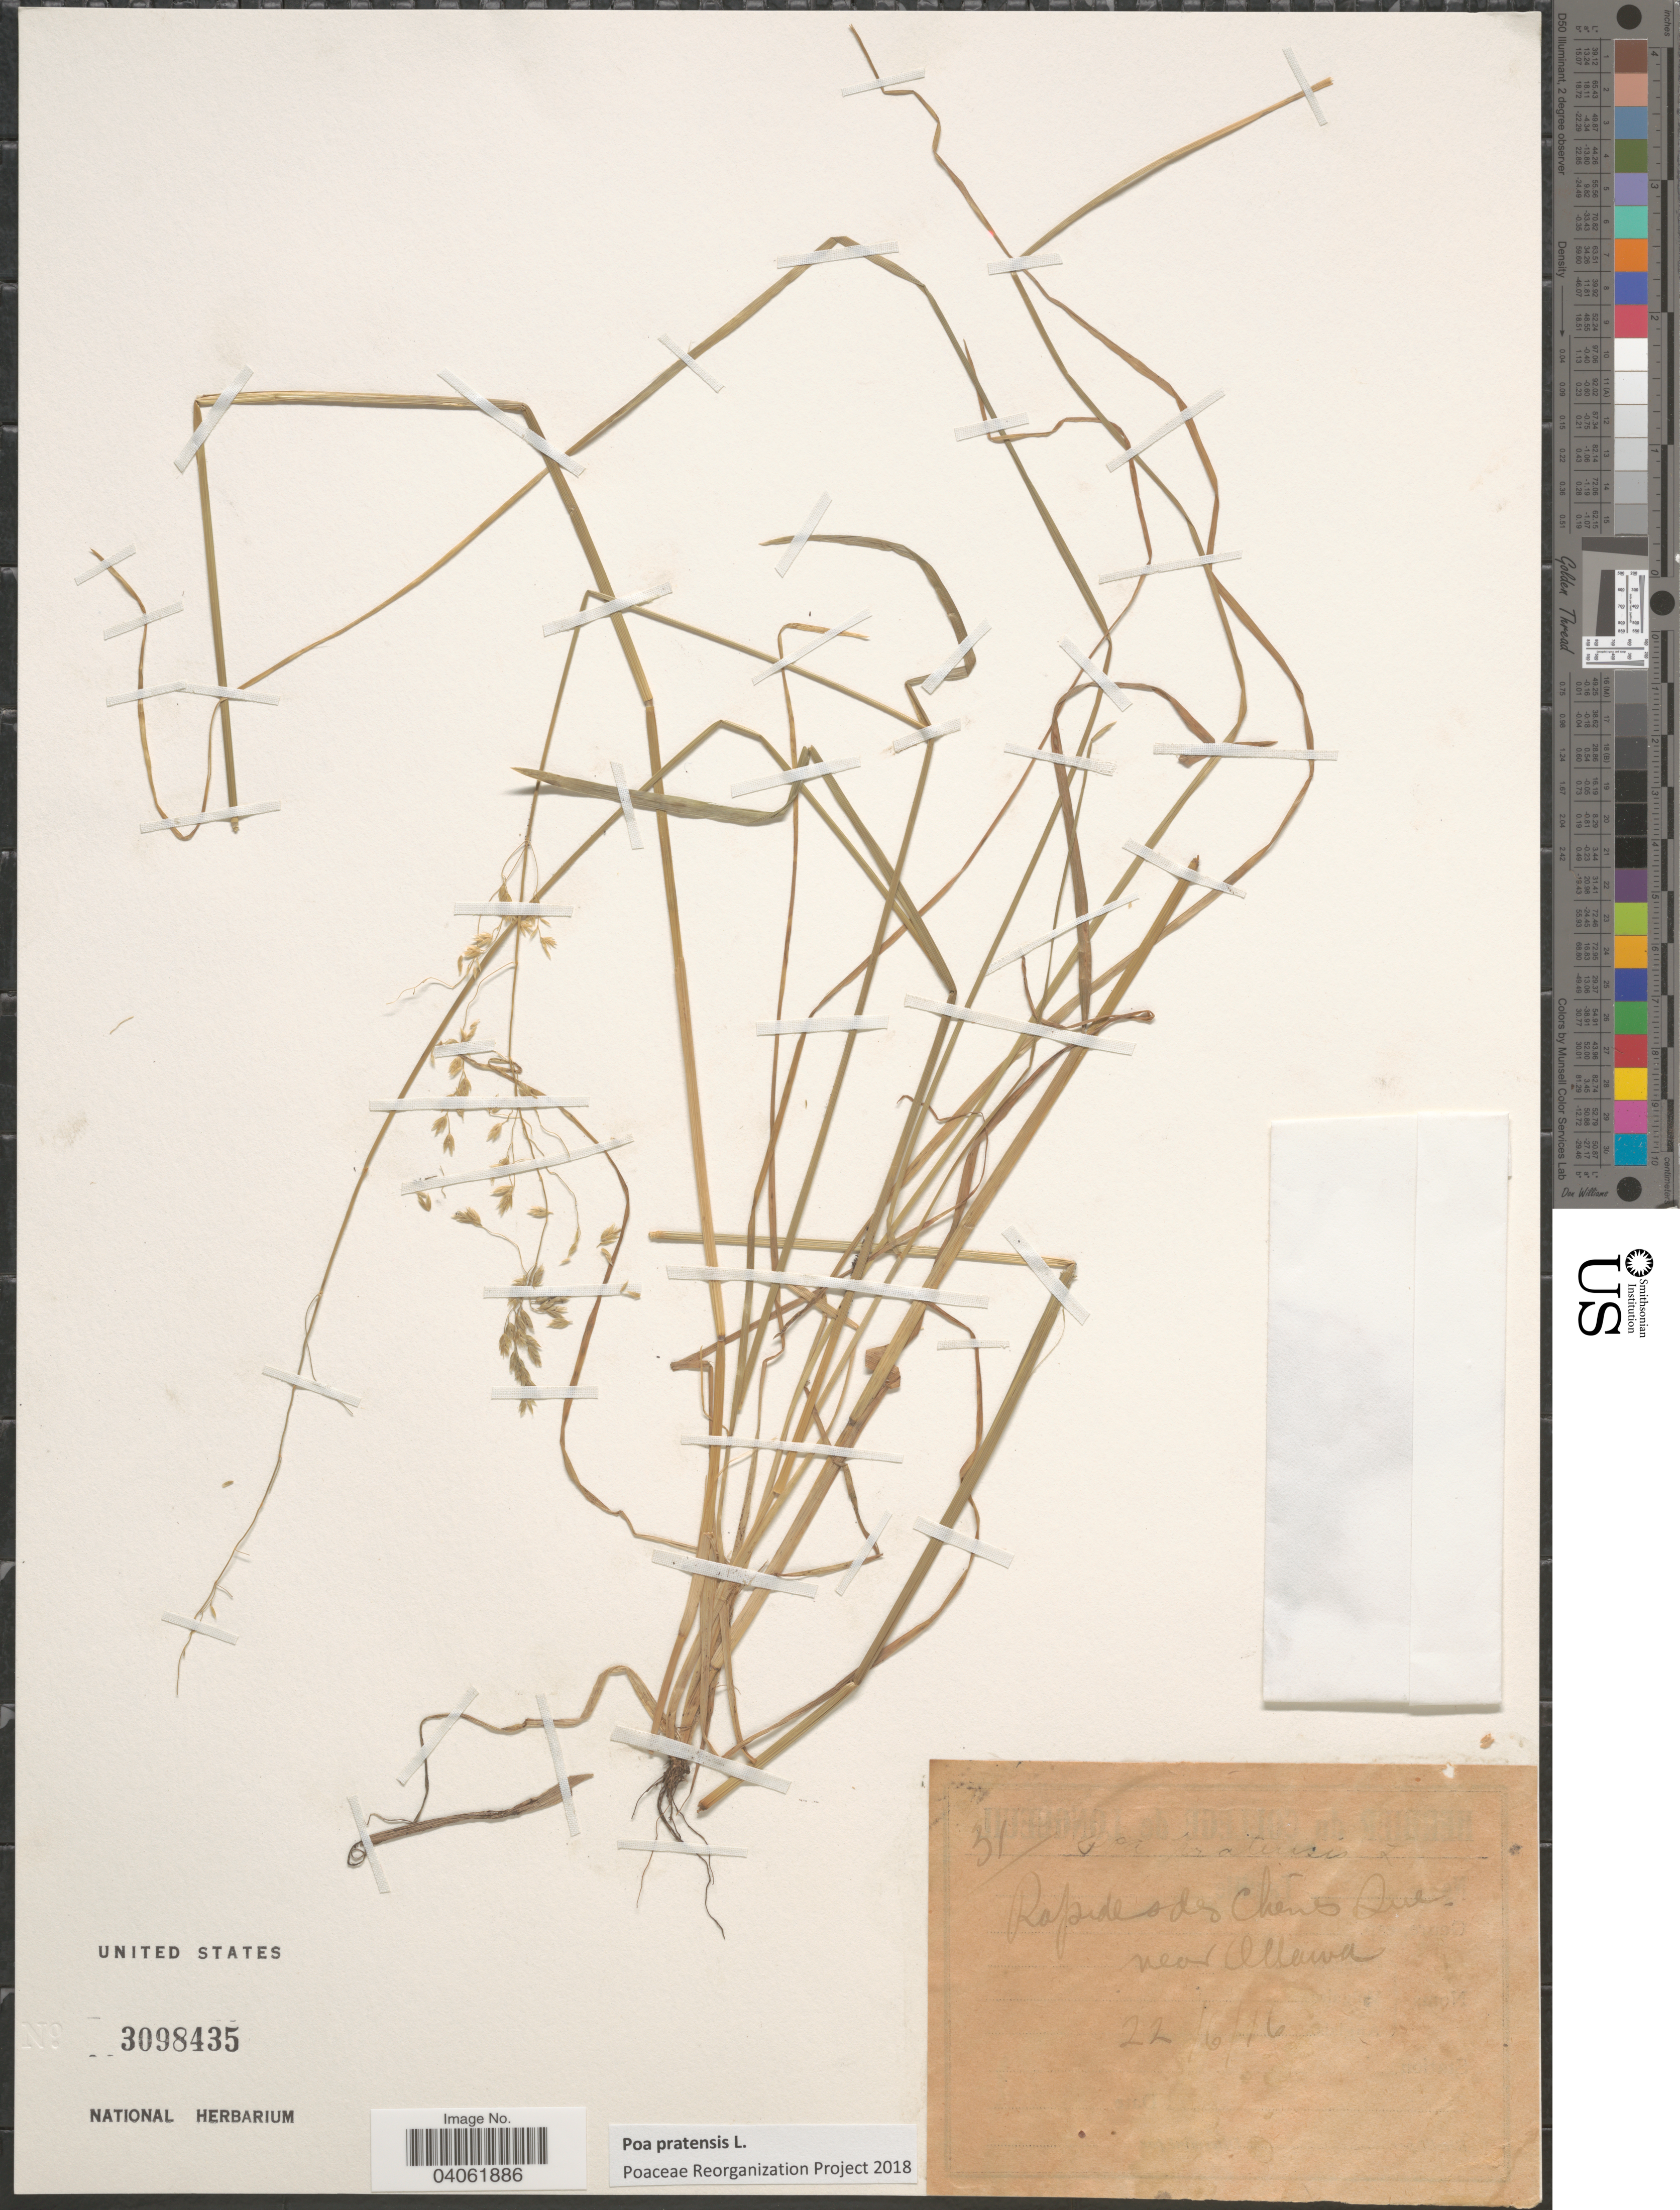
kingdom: Plantae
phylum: Tracheophyta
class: Liliopsida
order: Poales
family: Poaceae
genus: Poa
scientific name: Poa pratensis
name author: L.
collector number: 31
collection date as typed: Transcribed d/m/y: 22/6/16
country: Canada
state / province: Quebec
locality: Near Ottawa.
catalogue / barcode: US 3098435